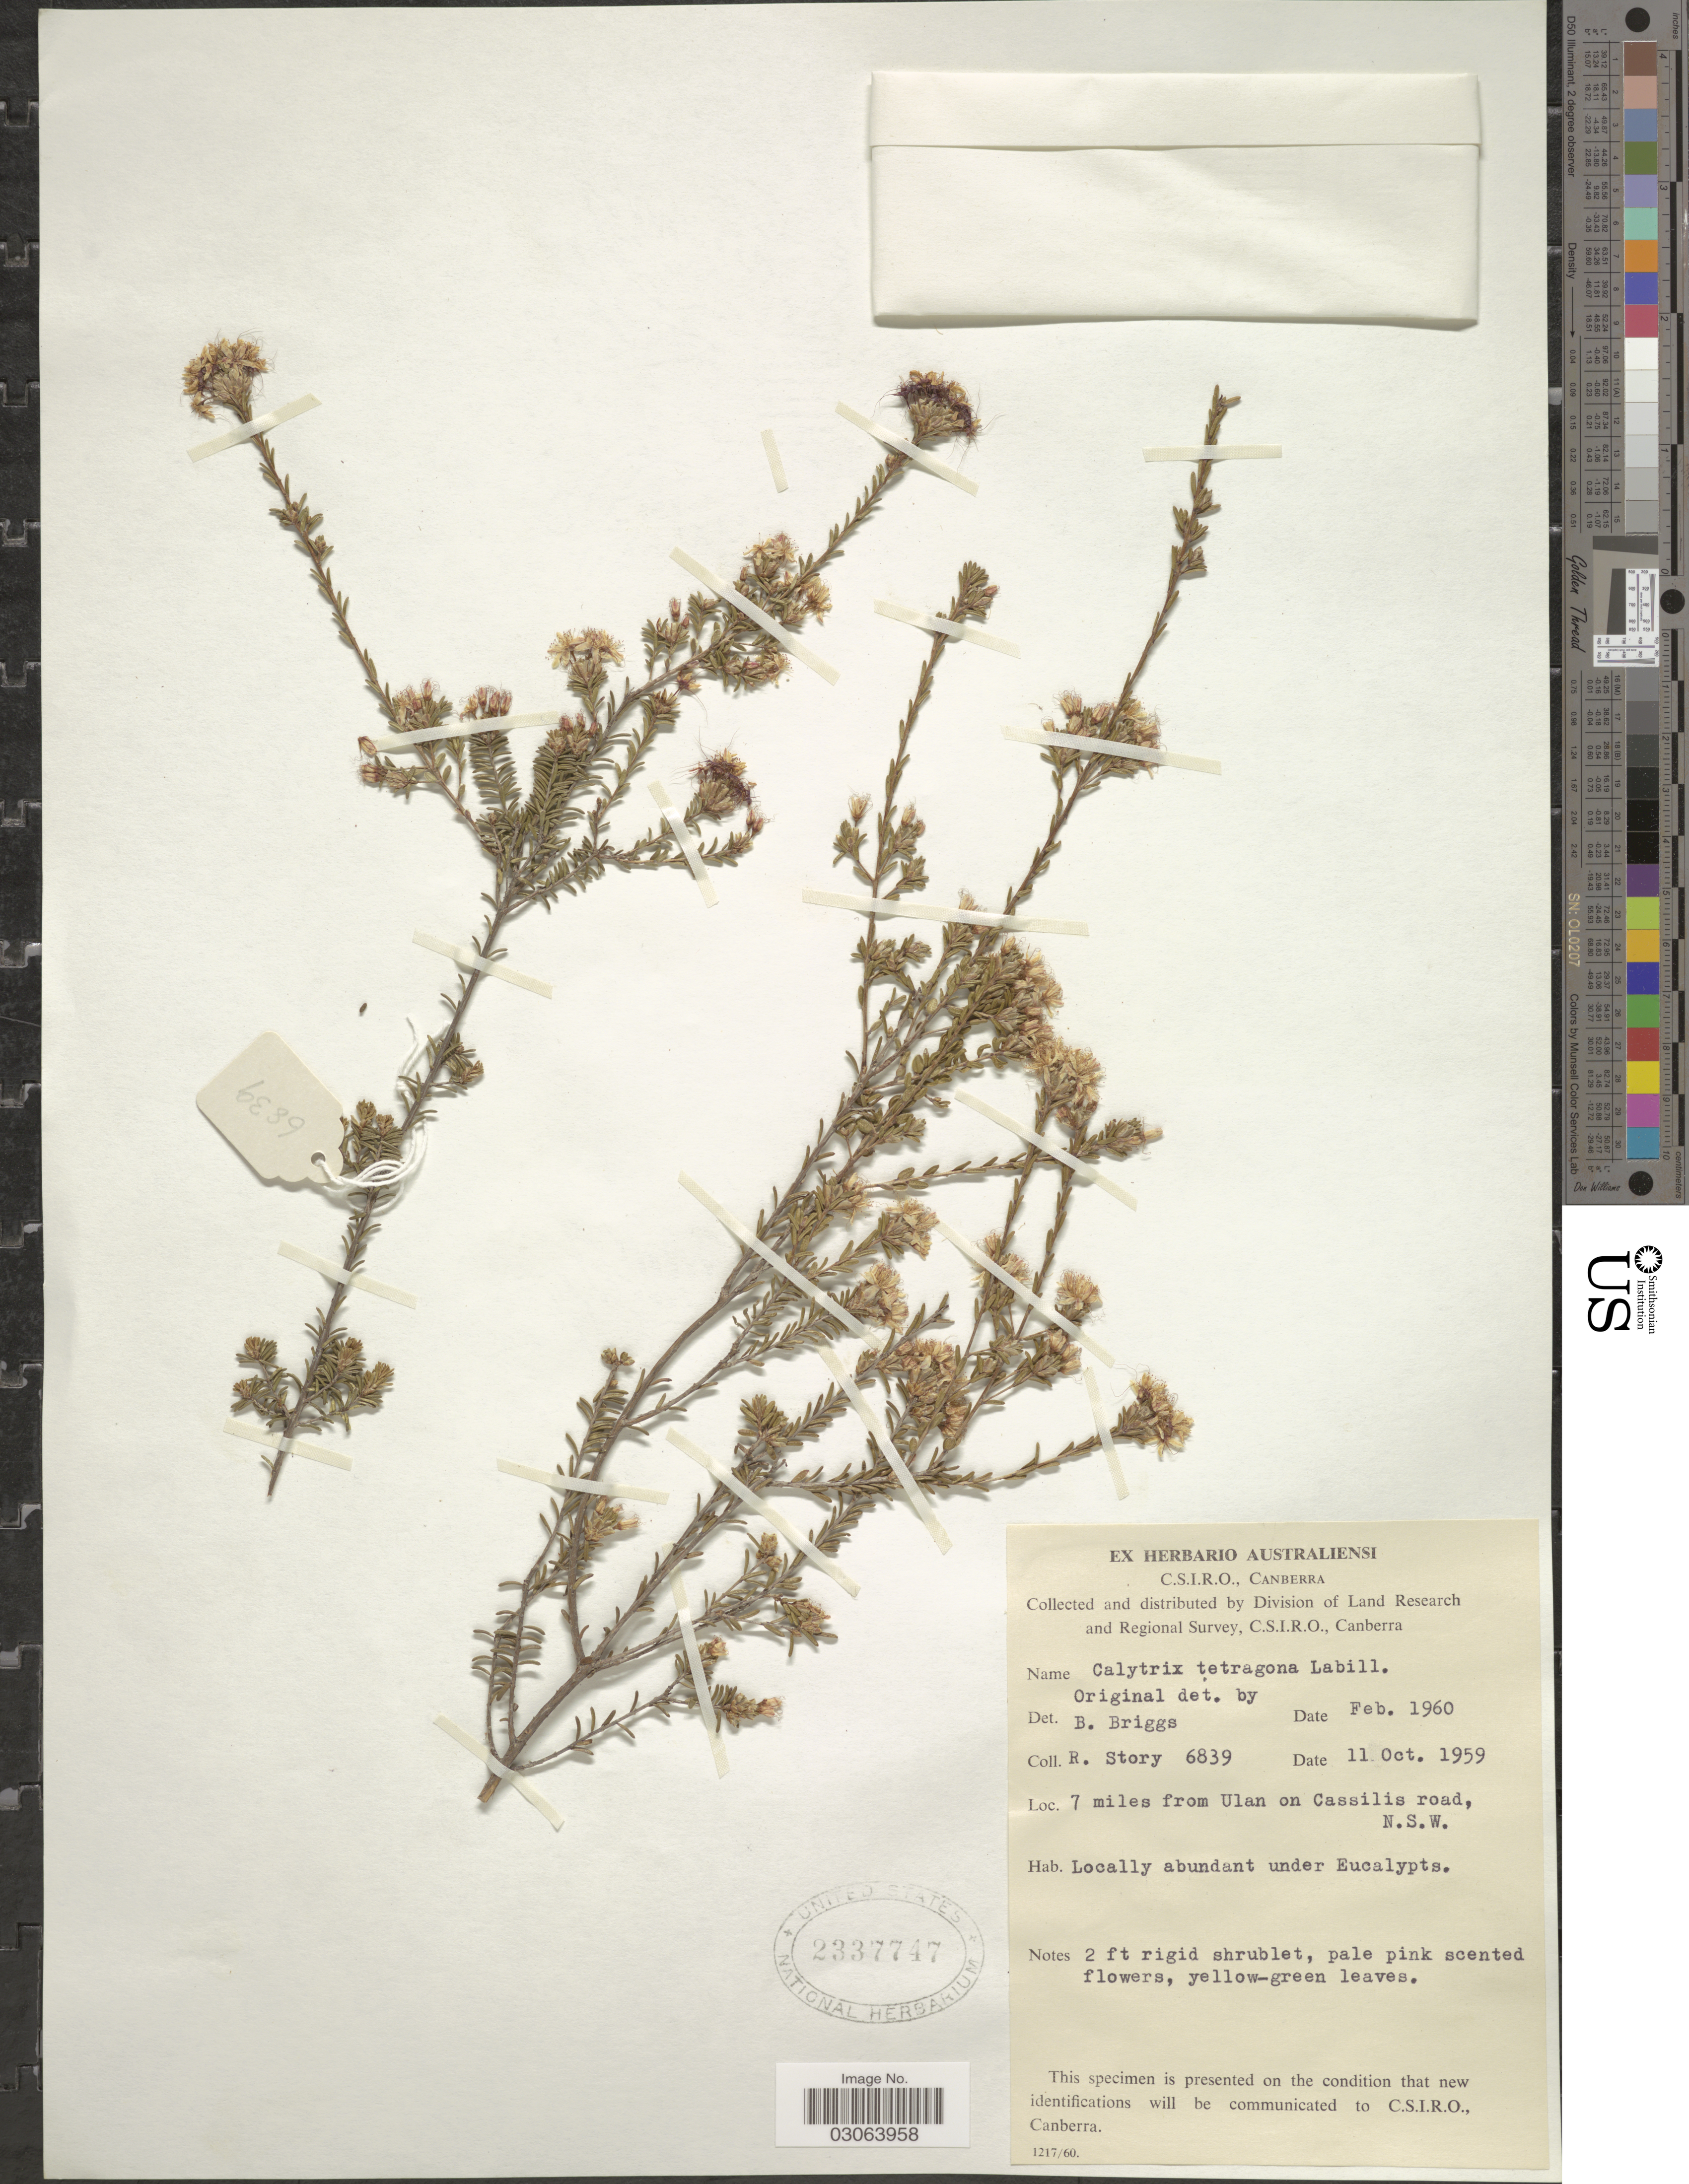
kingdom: Plantae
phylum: Tracheophyta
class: Magnoliopsida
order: Myrtales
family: Myrtaceae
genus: Calytrix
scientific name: Calytrix tetragona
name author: Labill.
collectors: R. Story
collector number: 6839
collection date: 1959-10-11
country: Australia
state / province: New South Wales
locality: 7 miles from Ulan on Cassilis road.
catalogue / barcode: US 2337747